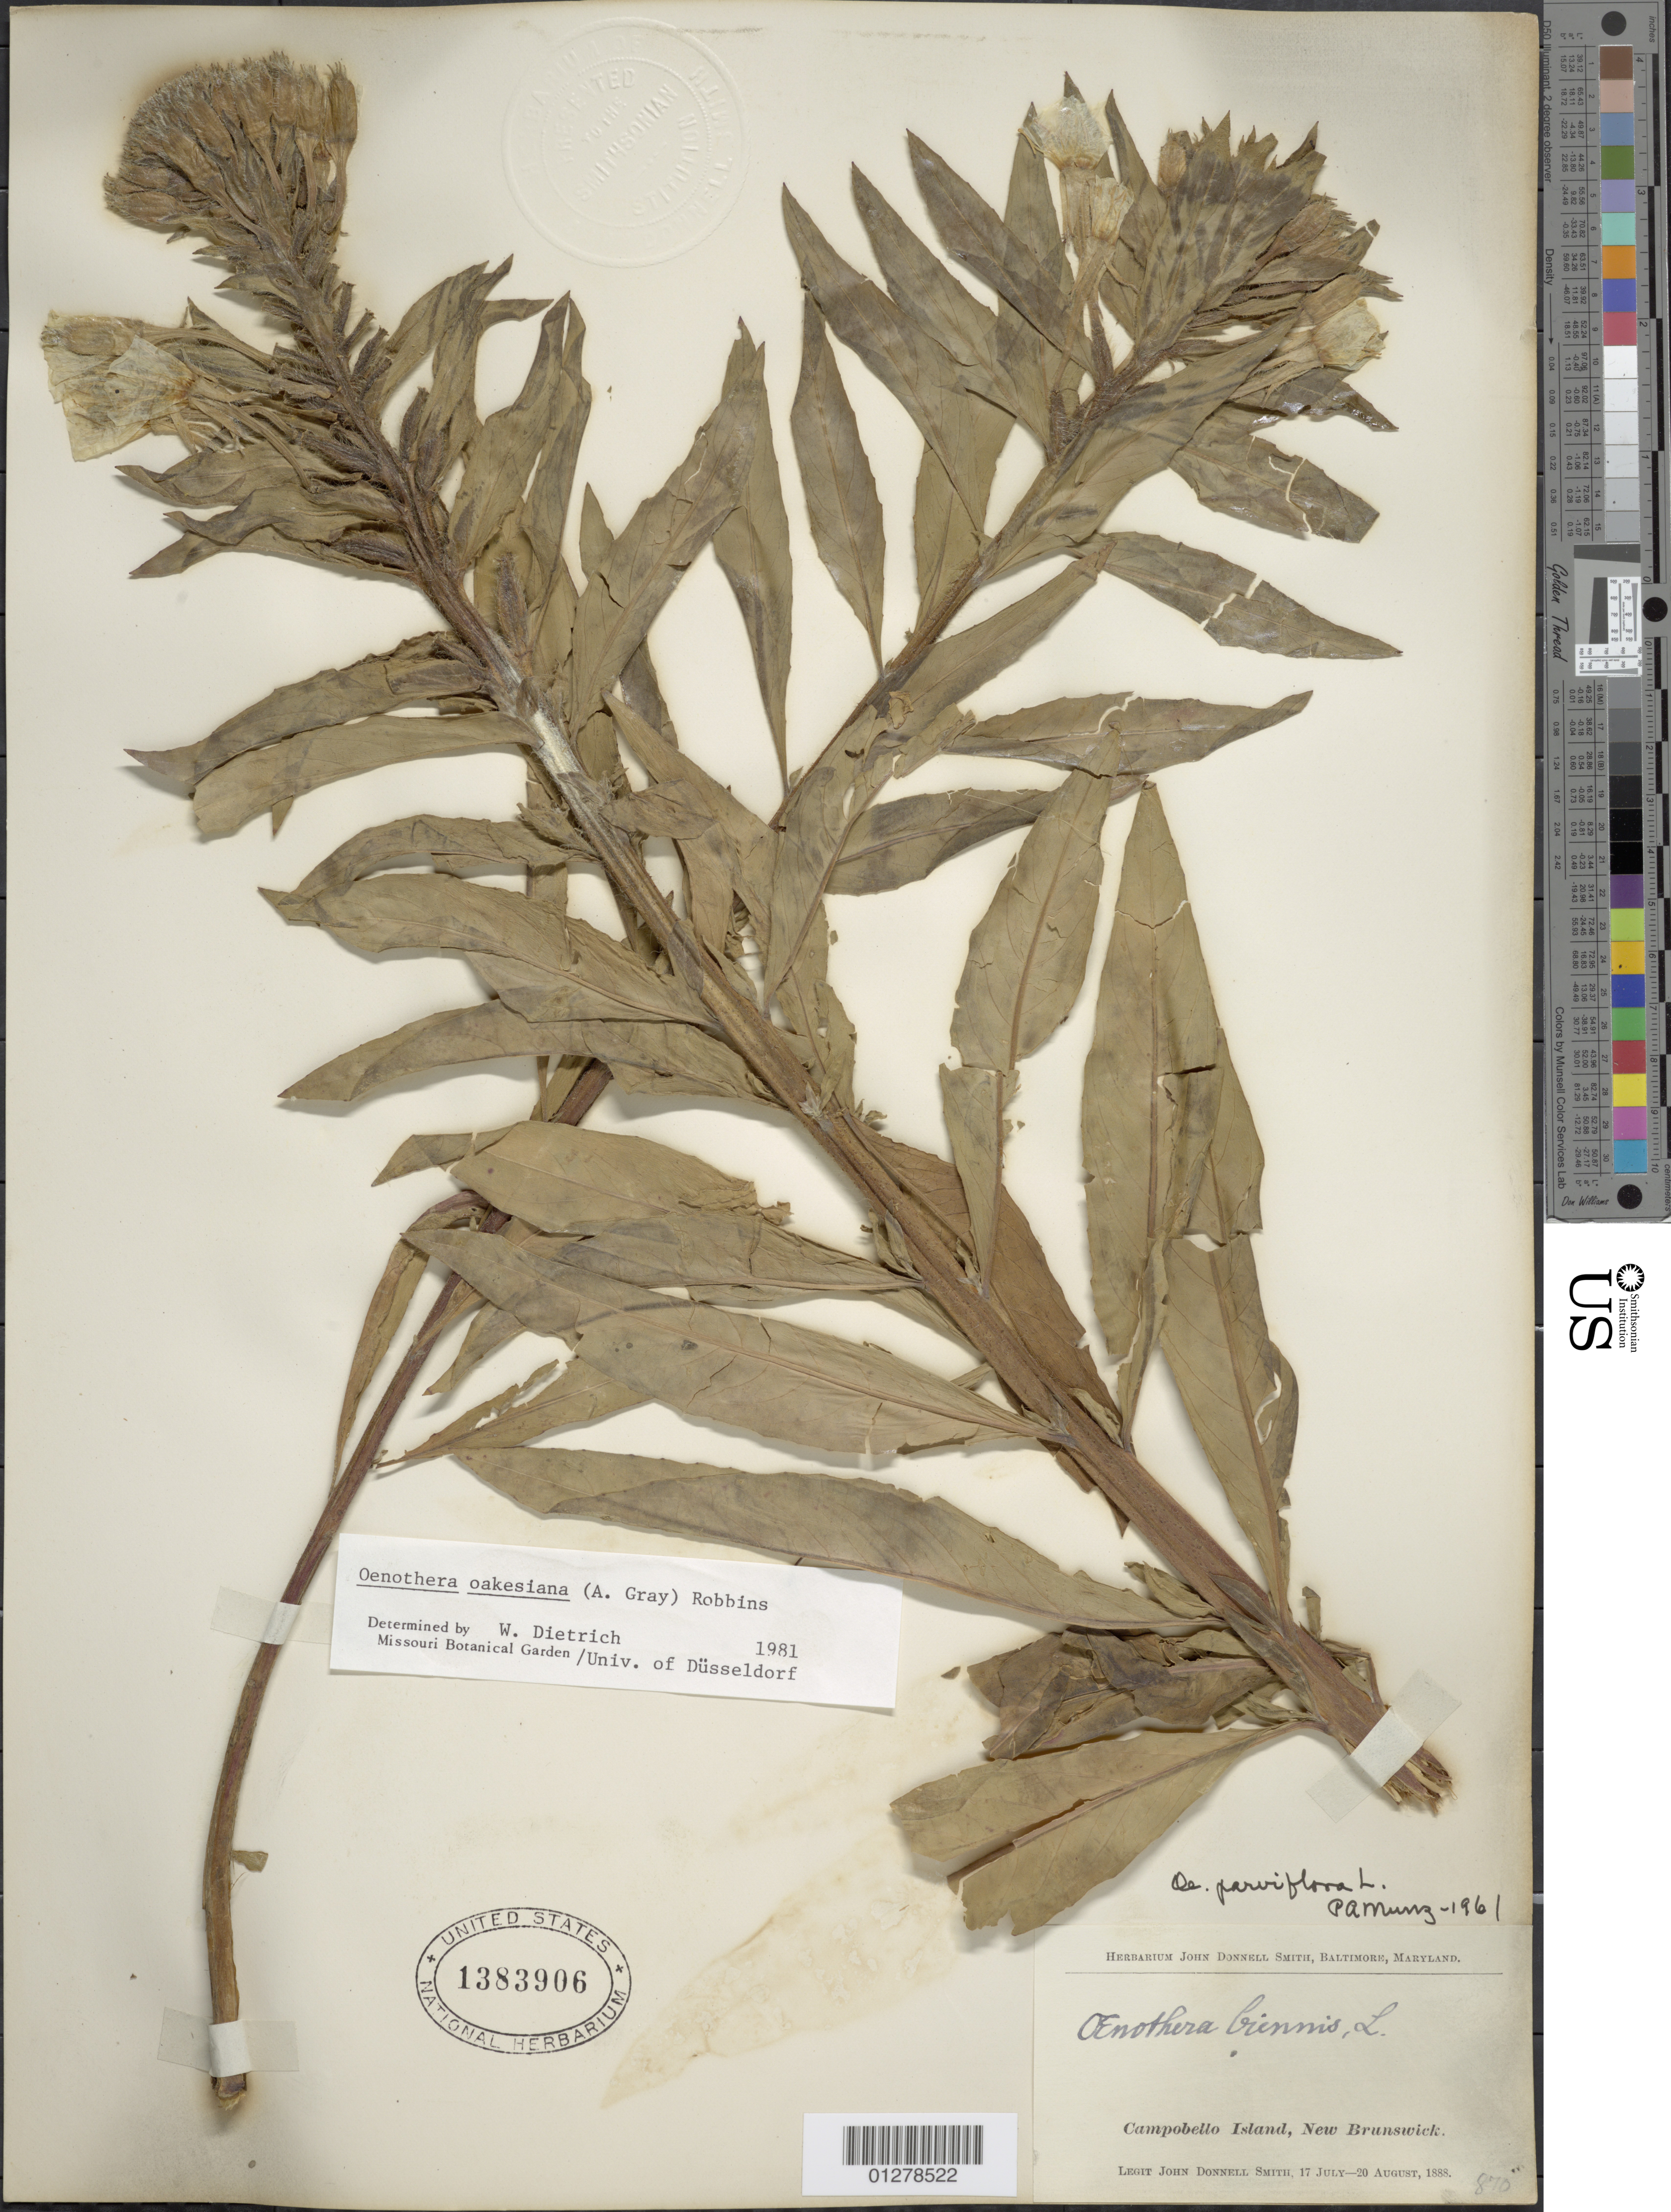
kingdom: Plantae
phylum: Tracheophyta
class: Magnoliopsida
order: Myrtales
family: Onagraceae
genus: Oenothera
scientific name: Oenothera oakesiana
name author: (A. Gray) J.W. Robbins ex S. Watson & J.M. Coult.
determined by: Dietrich, W.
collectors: J. Donnell Smith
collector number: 870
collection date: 1888-07-17/1888-08-20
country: Canada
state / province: New Brunswick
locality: Campobello Island.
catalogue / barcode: US 1383906